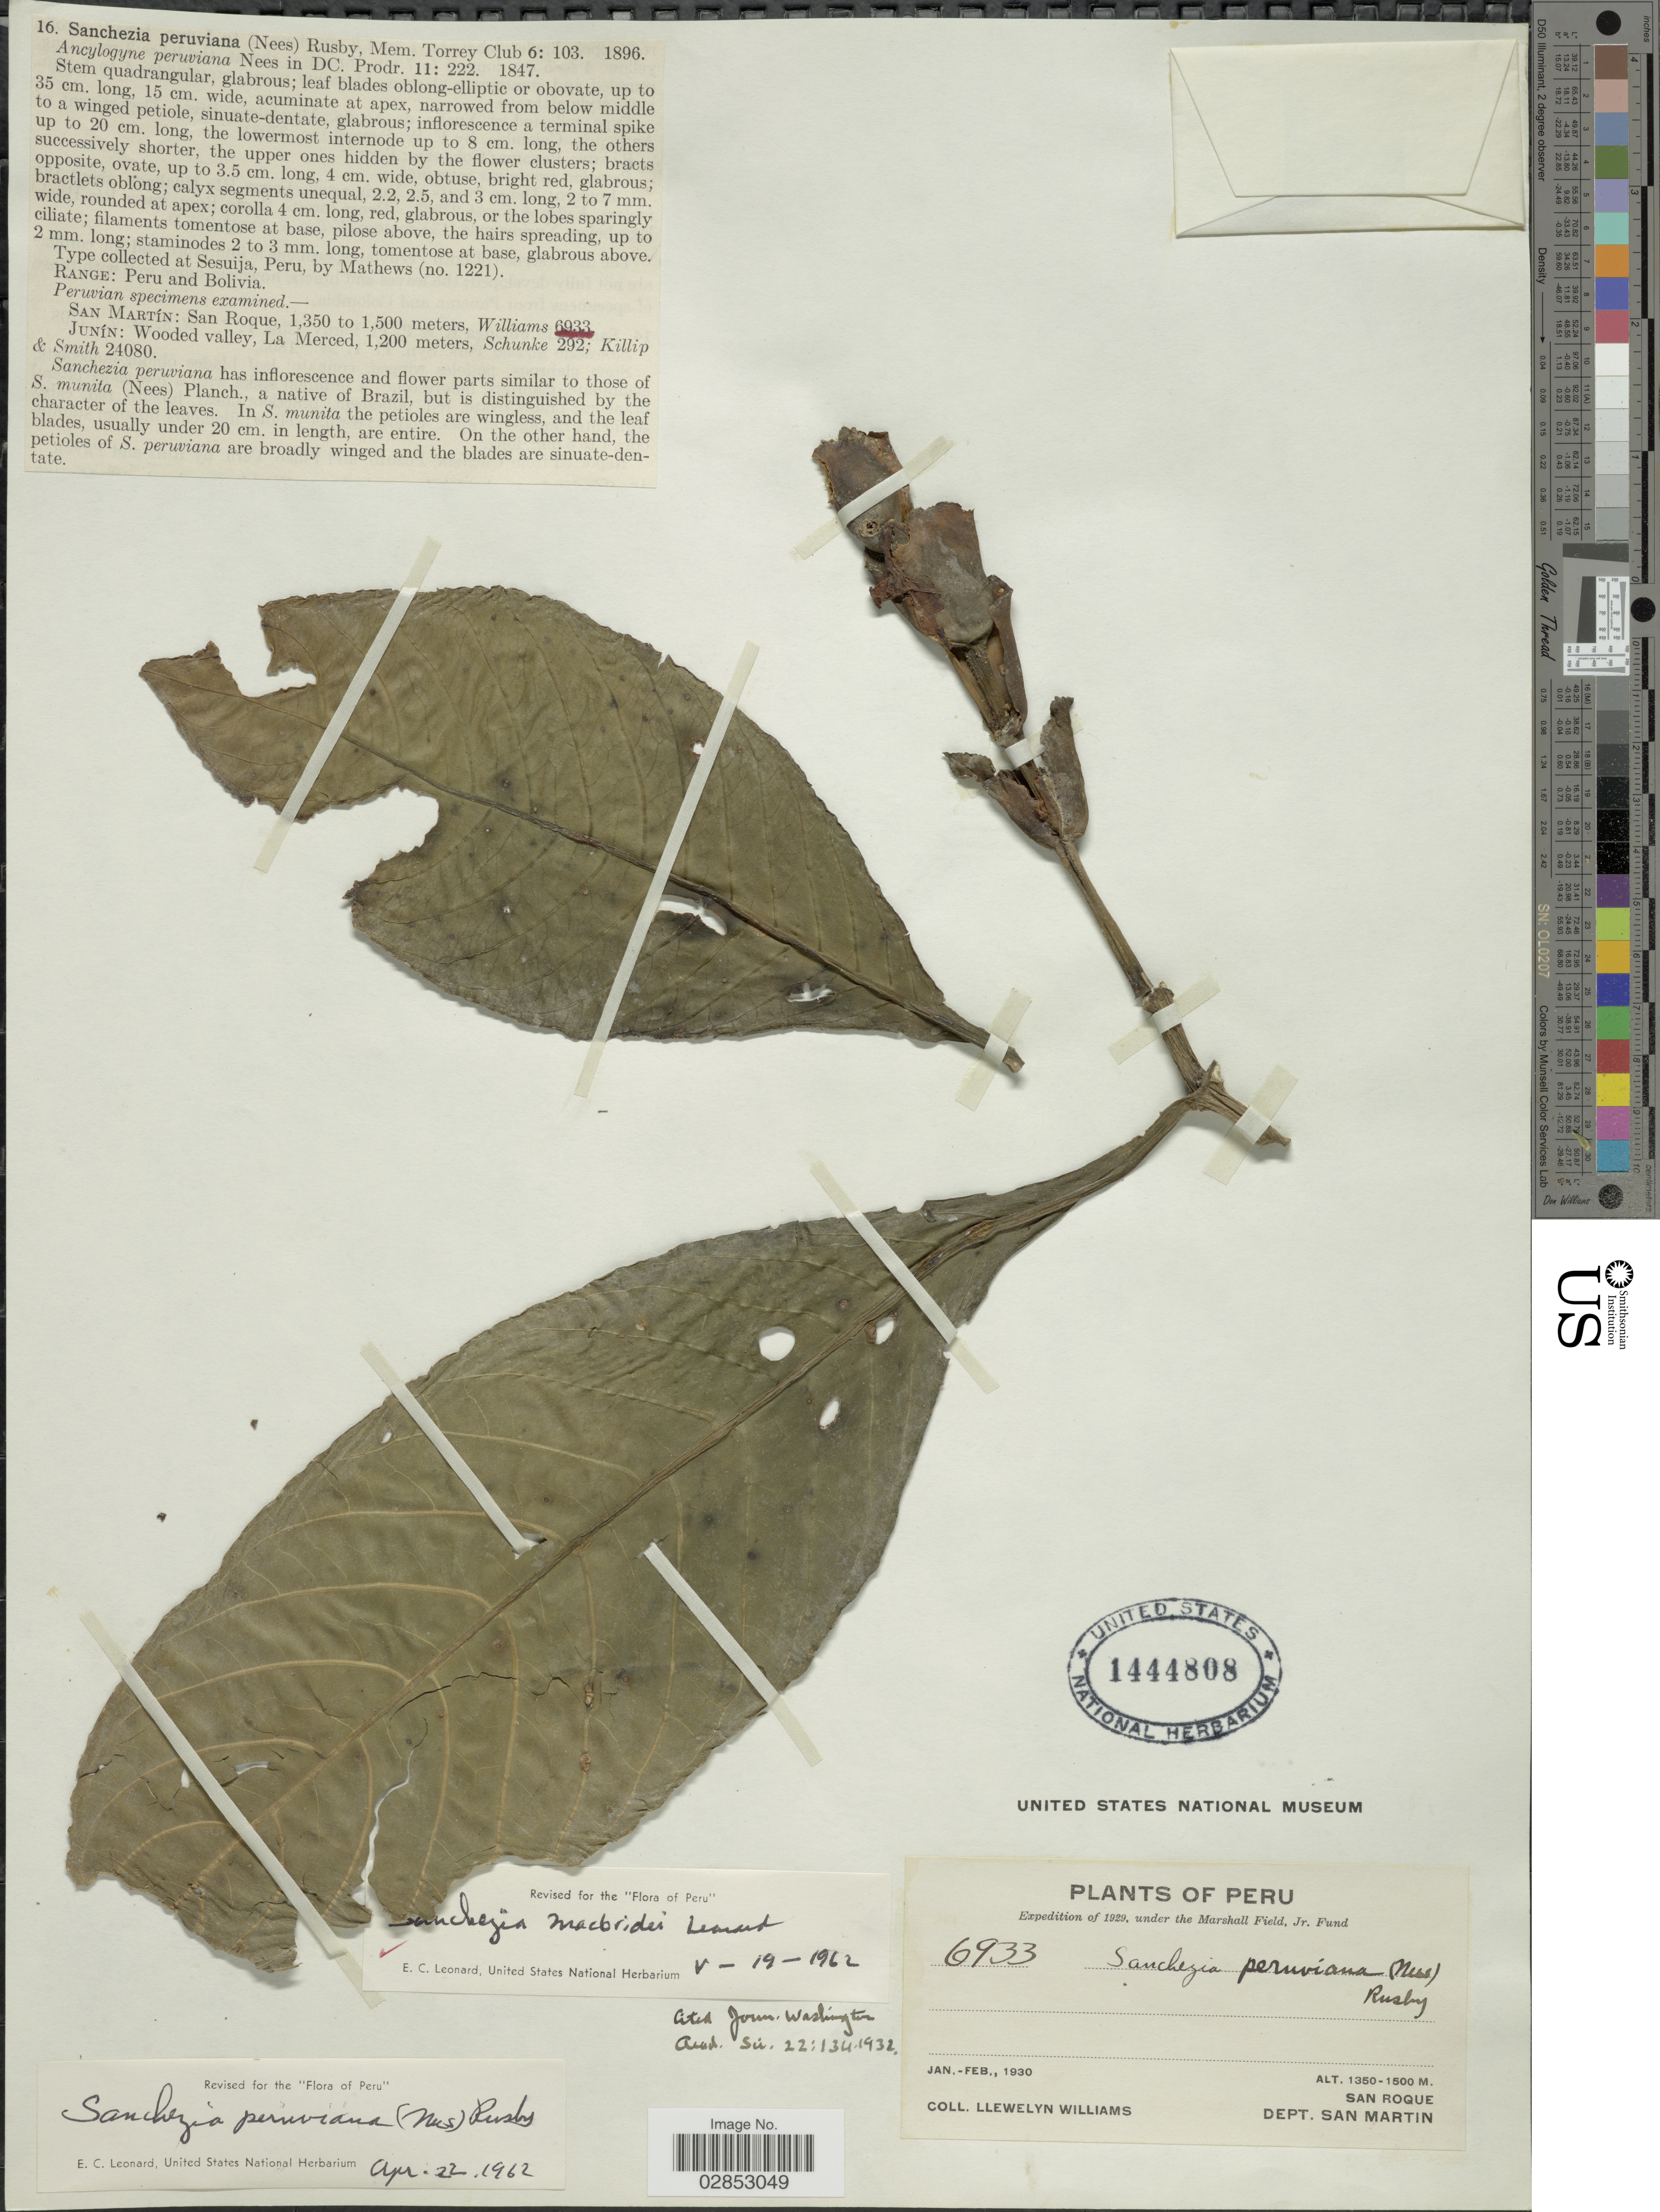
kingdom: Plantae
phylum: Tracheophyta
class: Magnoliopsida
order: Lamiales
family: Acanthaceae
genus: Sanchezia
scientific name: Sanchezia oblonga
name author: Ruiz & Pav.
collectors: Ll. Williams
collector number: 6933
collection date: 1930-01/1930-02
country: Peru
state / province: San Martín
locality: San Roque, Dept. San Martin.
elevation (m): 1350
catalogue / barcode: US 1444808